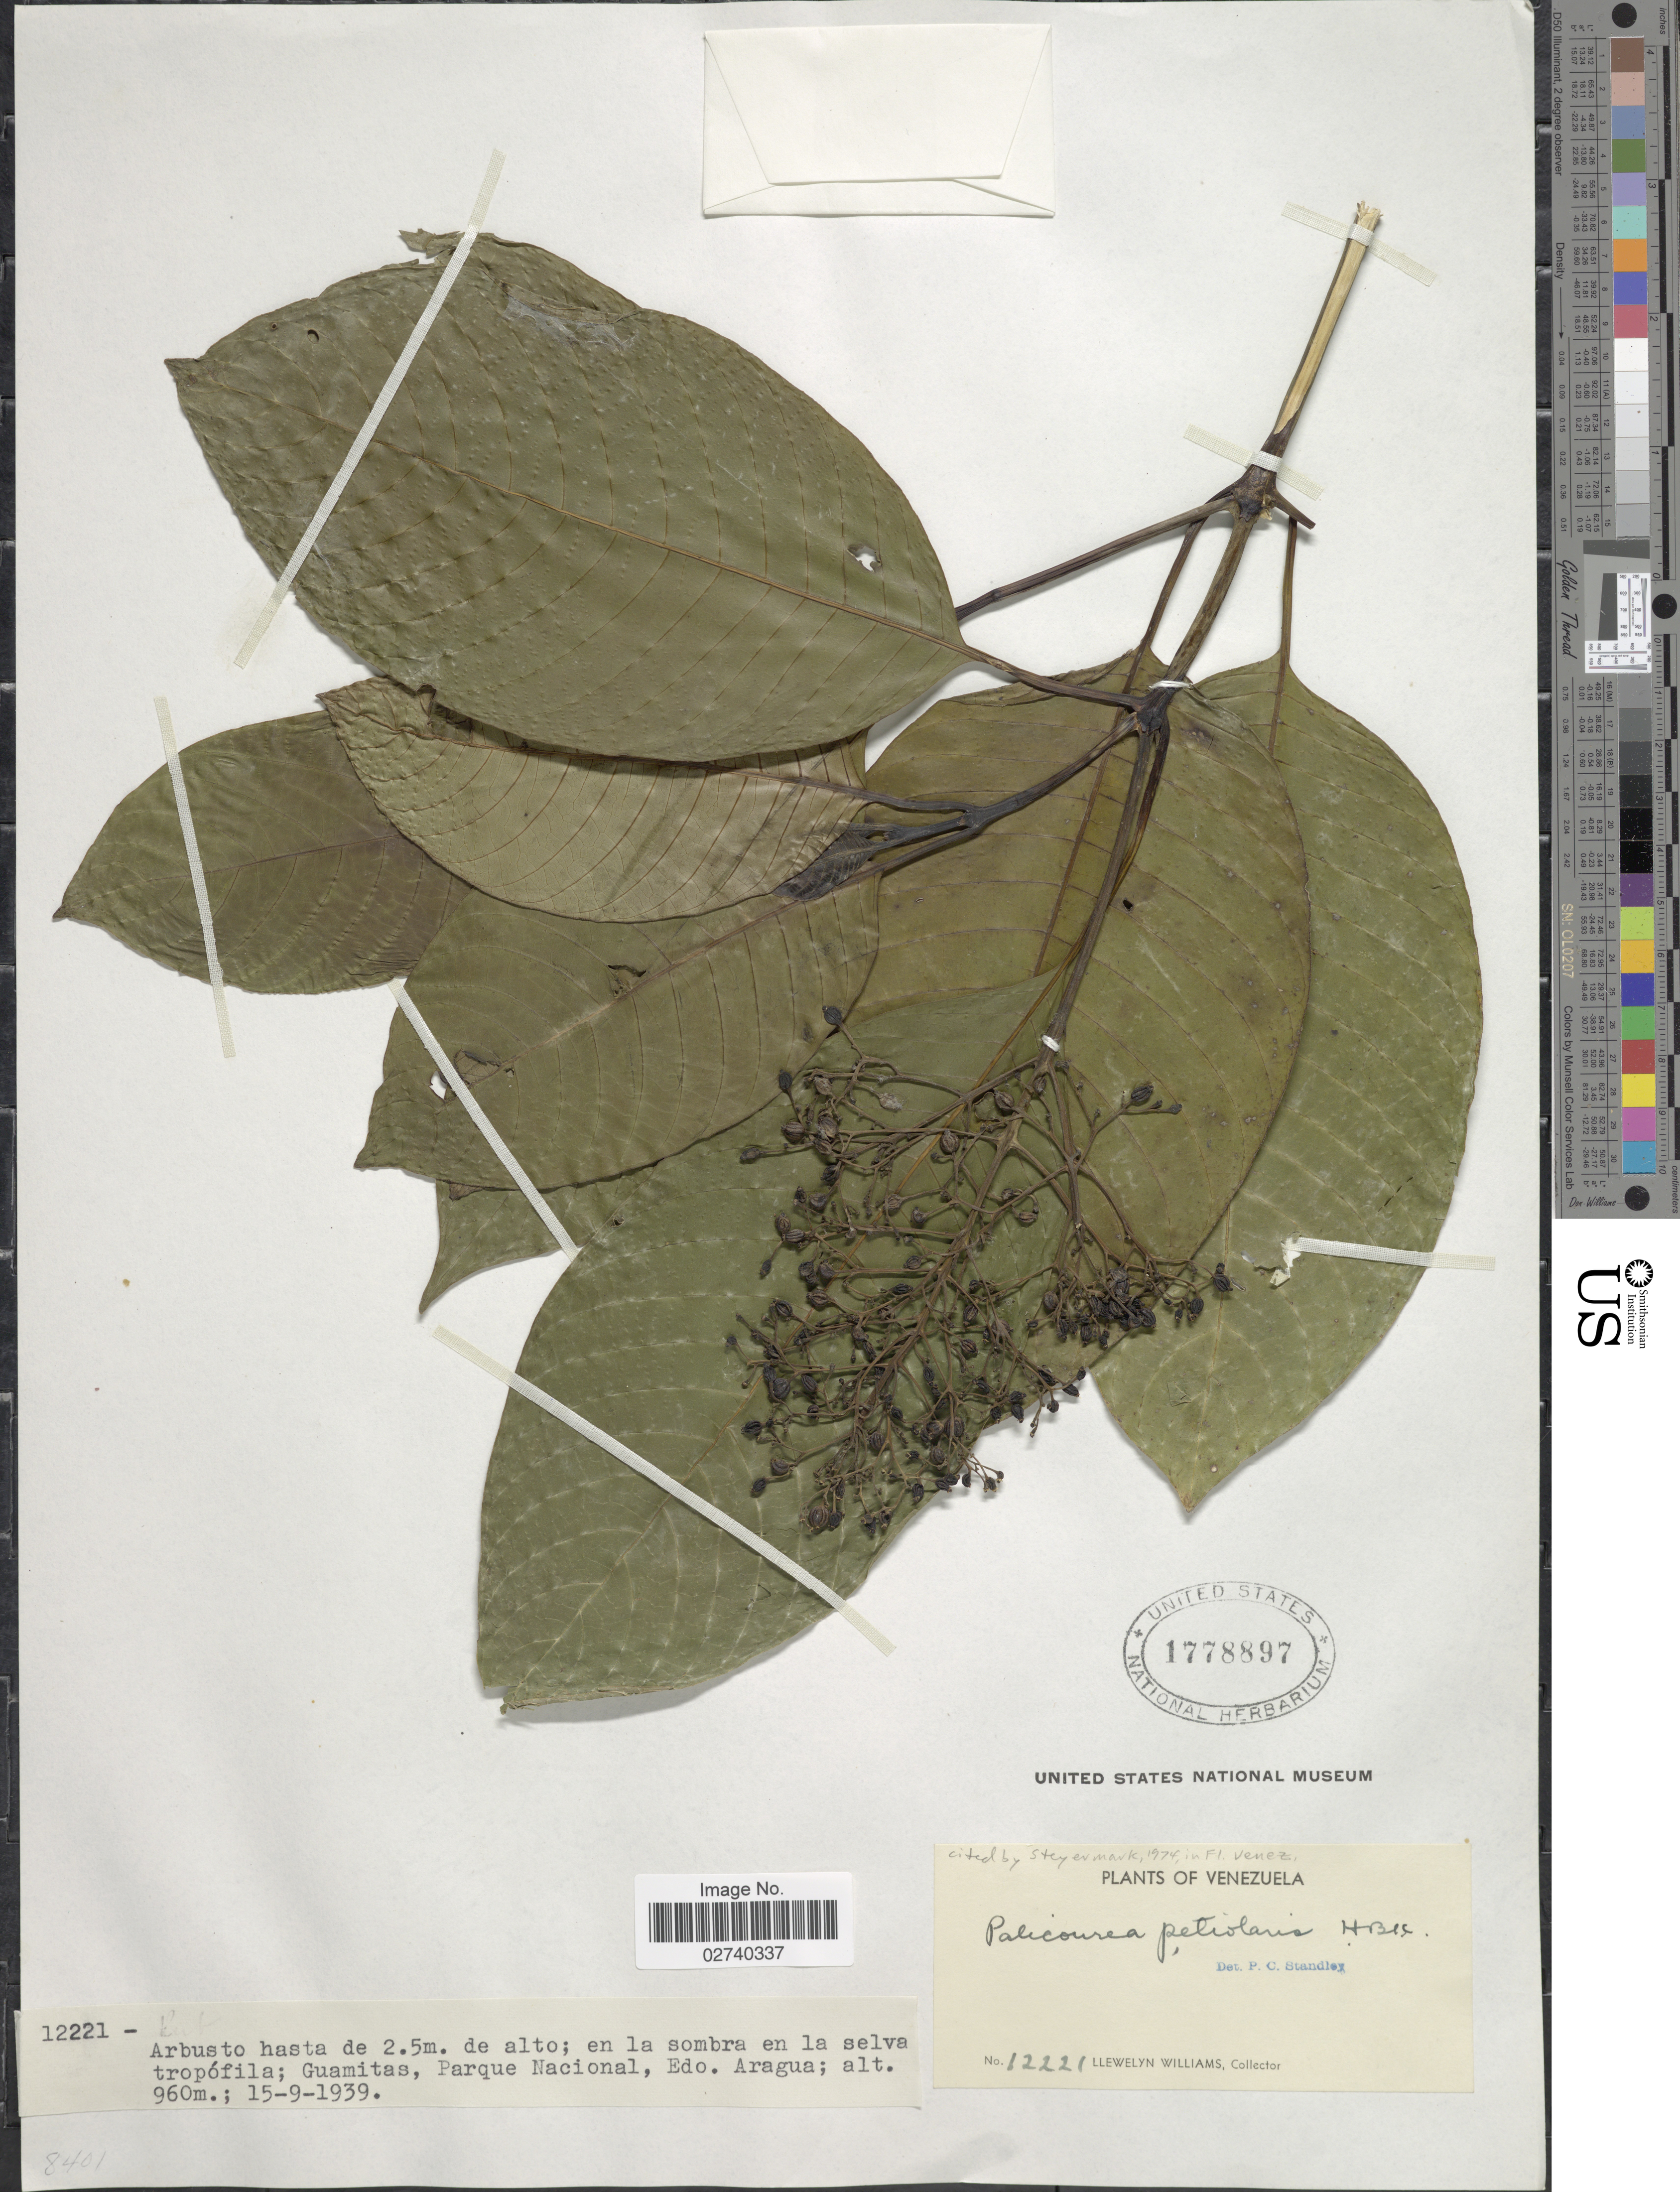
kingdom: Plantae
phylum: Tracheophyta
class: Magnoliopsida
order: Gentianales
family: Rubiaceae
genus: Palicourea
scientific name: Palicourea petiolaris Kunth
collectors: Ll. Williams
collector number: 12221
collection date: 1939-09-15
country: Venezuela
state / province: Aragua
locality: Guamitas, Parque Nacional.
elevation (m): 960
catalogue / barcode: US 1778897